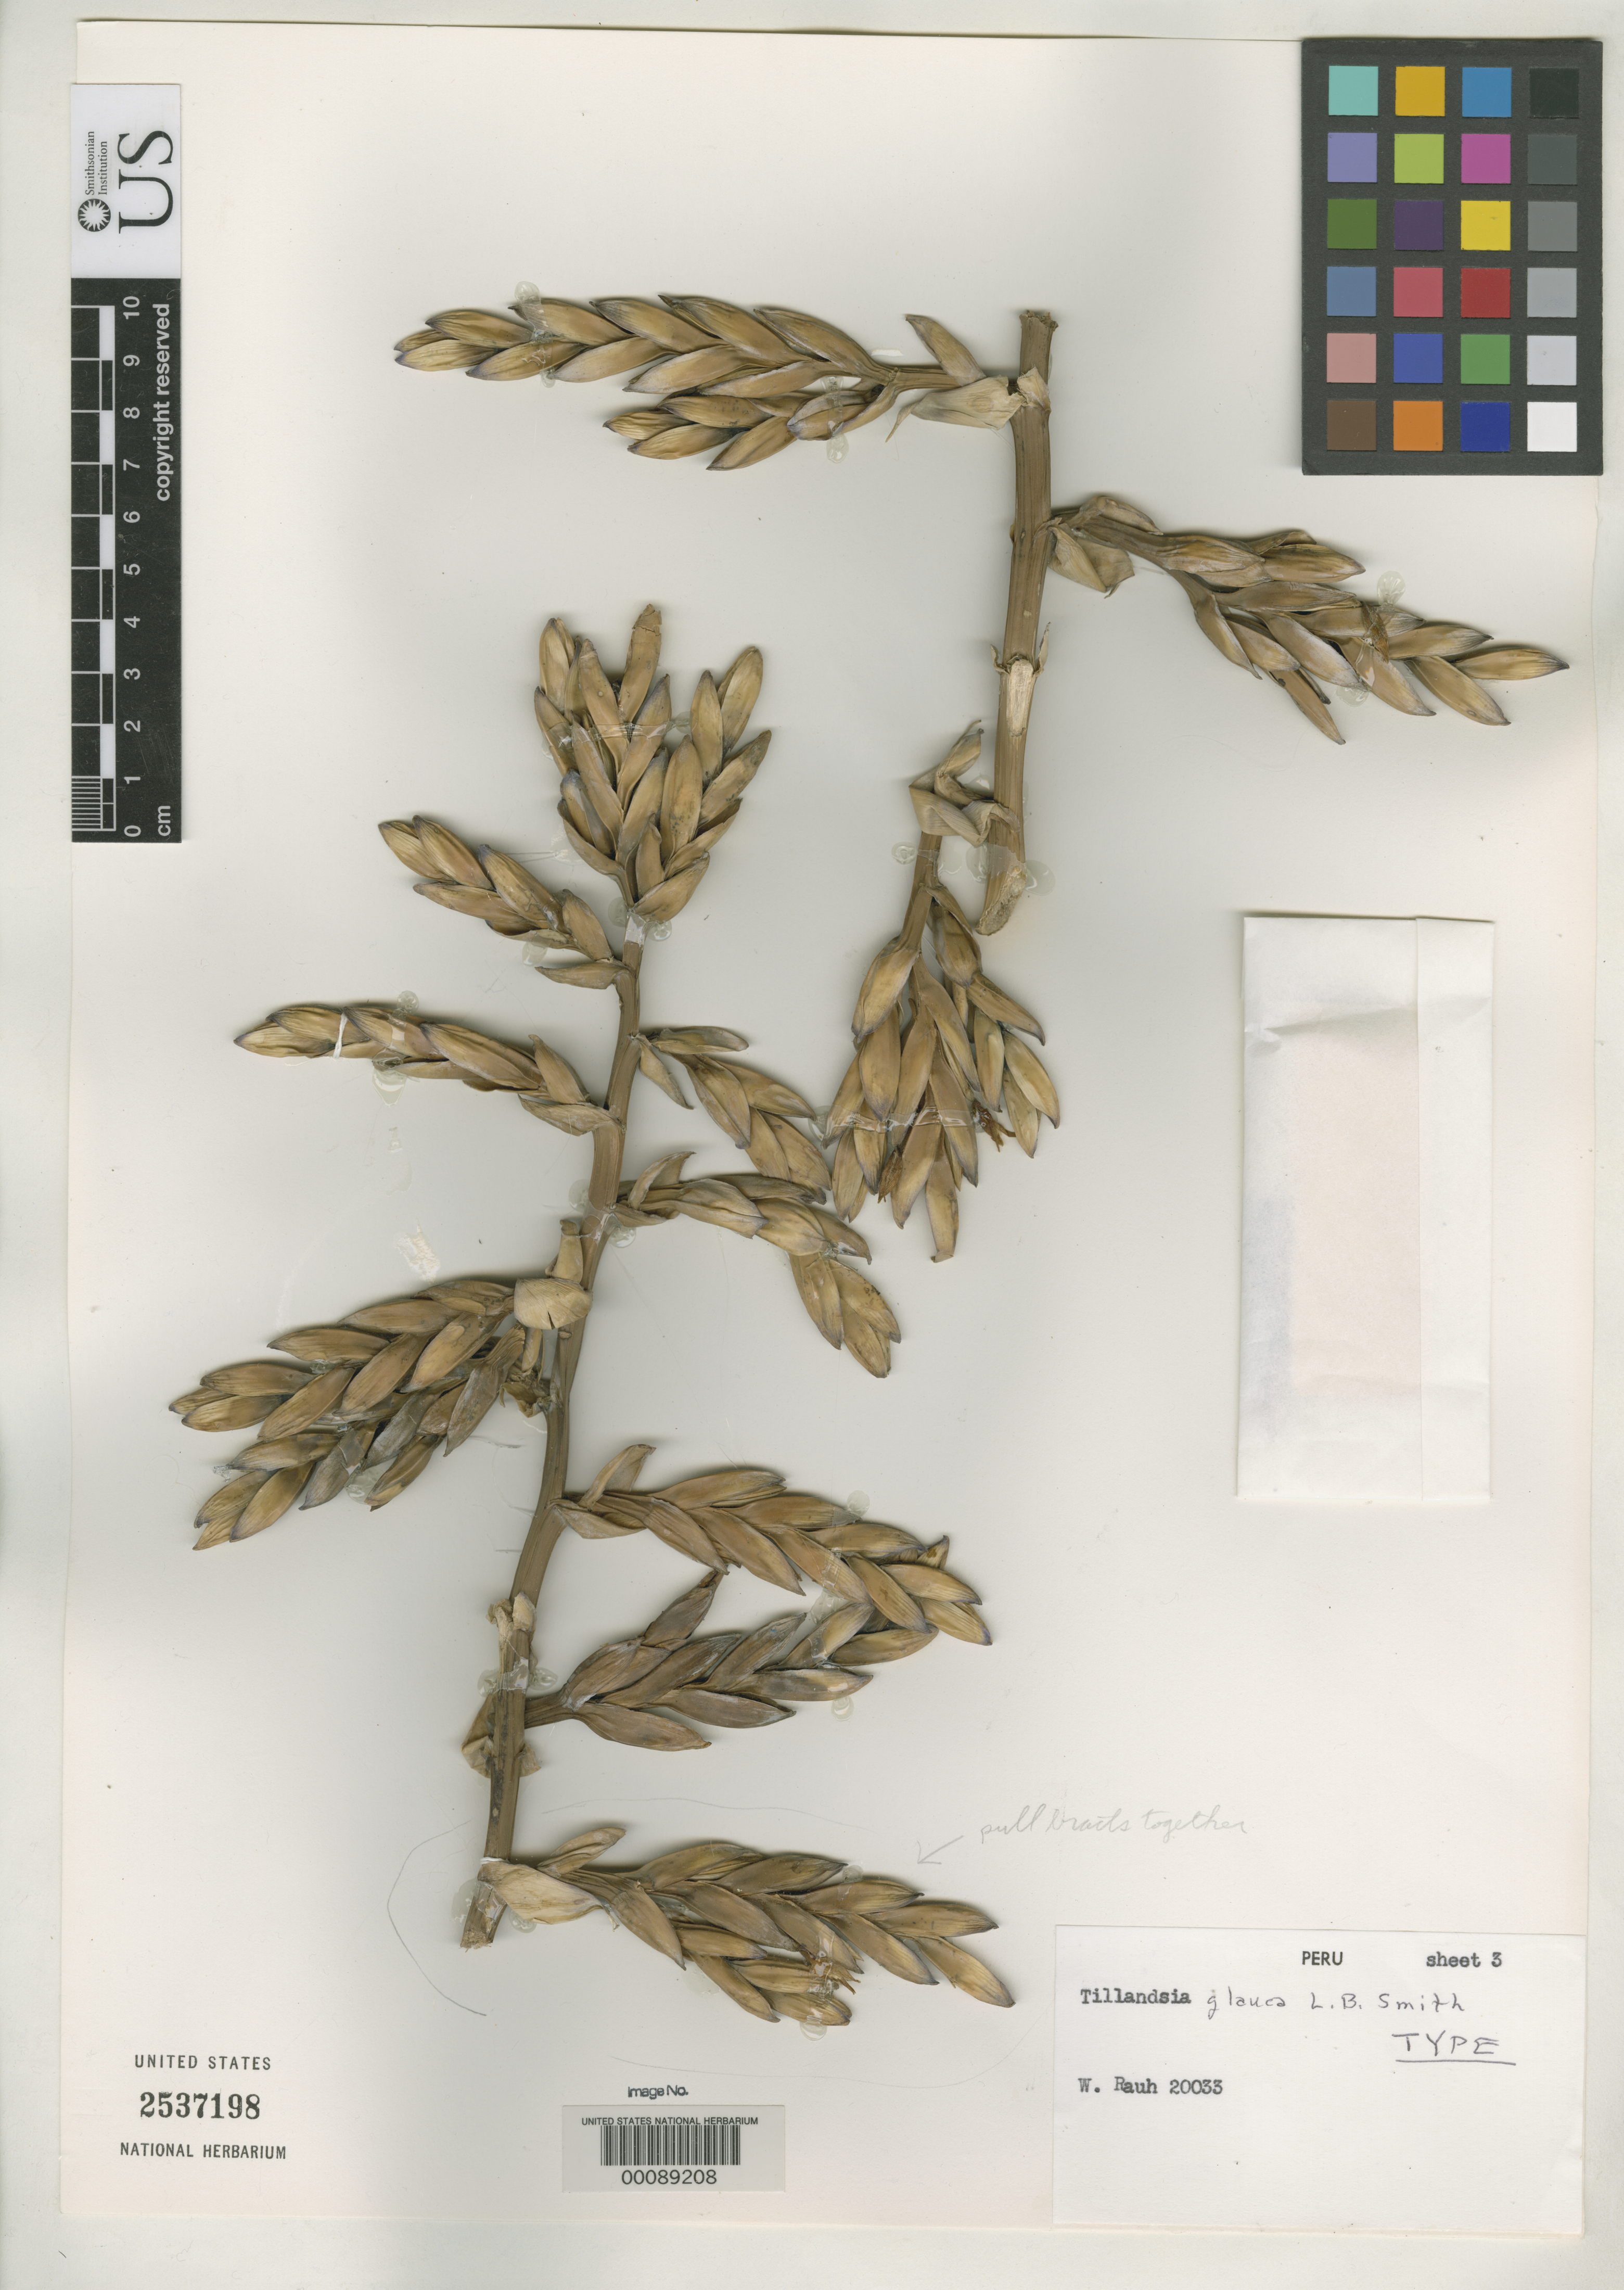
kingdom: Plantae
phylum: Tracheophyta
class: Liliopsida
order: Poales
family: Bromeliaceae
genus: Tillandsia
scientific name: Tillandsia glauca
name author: L.B. Sm.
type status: Holotype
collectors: W. Rauh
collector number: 20033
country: Peru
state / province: Piura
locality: Near Ayabaca.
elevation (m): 1700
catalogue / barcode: US 2537198